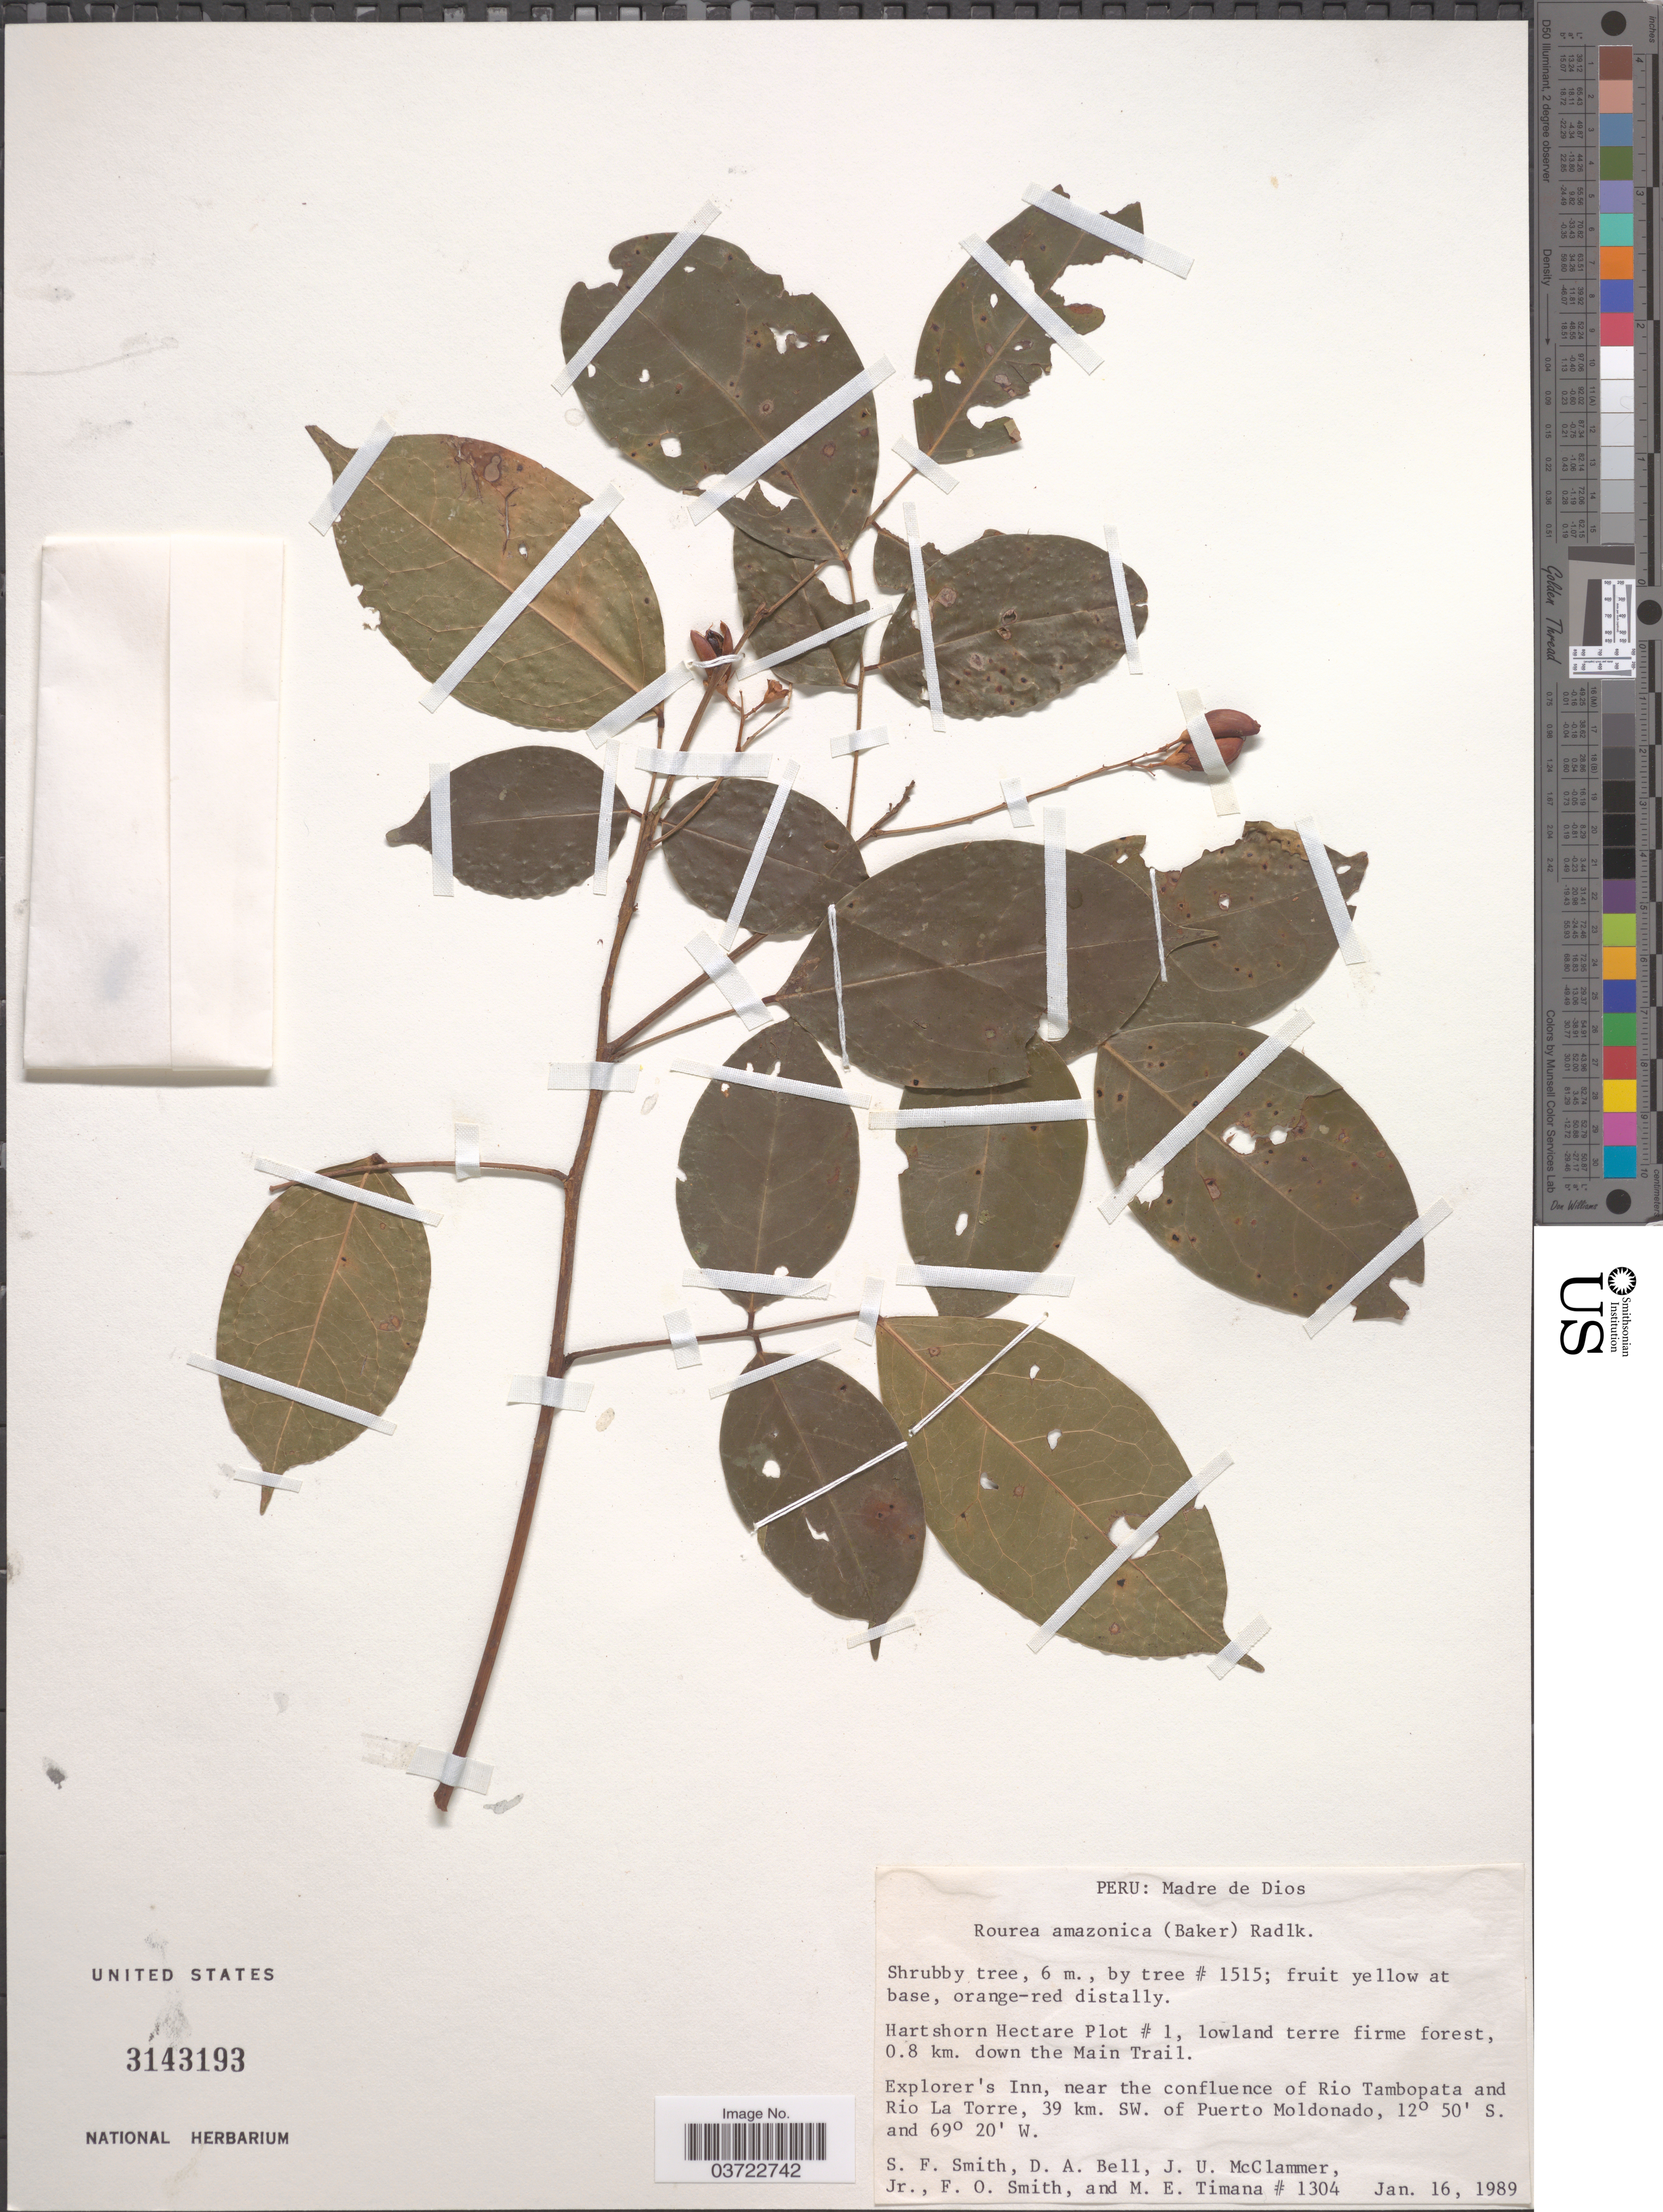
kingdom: Plantae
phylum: Tracheophyta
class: Magnoliopsida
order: Oxalidales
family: Connaraceae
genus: Rourea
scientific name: Rourea amazonica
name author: (Baker) Radlk.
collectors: S.F. Smith, D. A. Bell, J. McClammer Jr. & F. Smith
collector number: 1304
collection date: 1989-01-16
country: Peru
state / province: Madre de Dios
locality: Hartshorn Hectare Plot #1, lowland terre firme forest, 0.8 km. down the Main Trail. Explorer's Inn, near the confluence of Rio Tambopata and Rio La Torre, 39 km. SW. of Puerto Moldonado.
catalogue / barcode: US 3143193